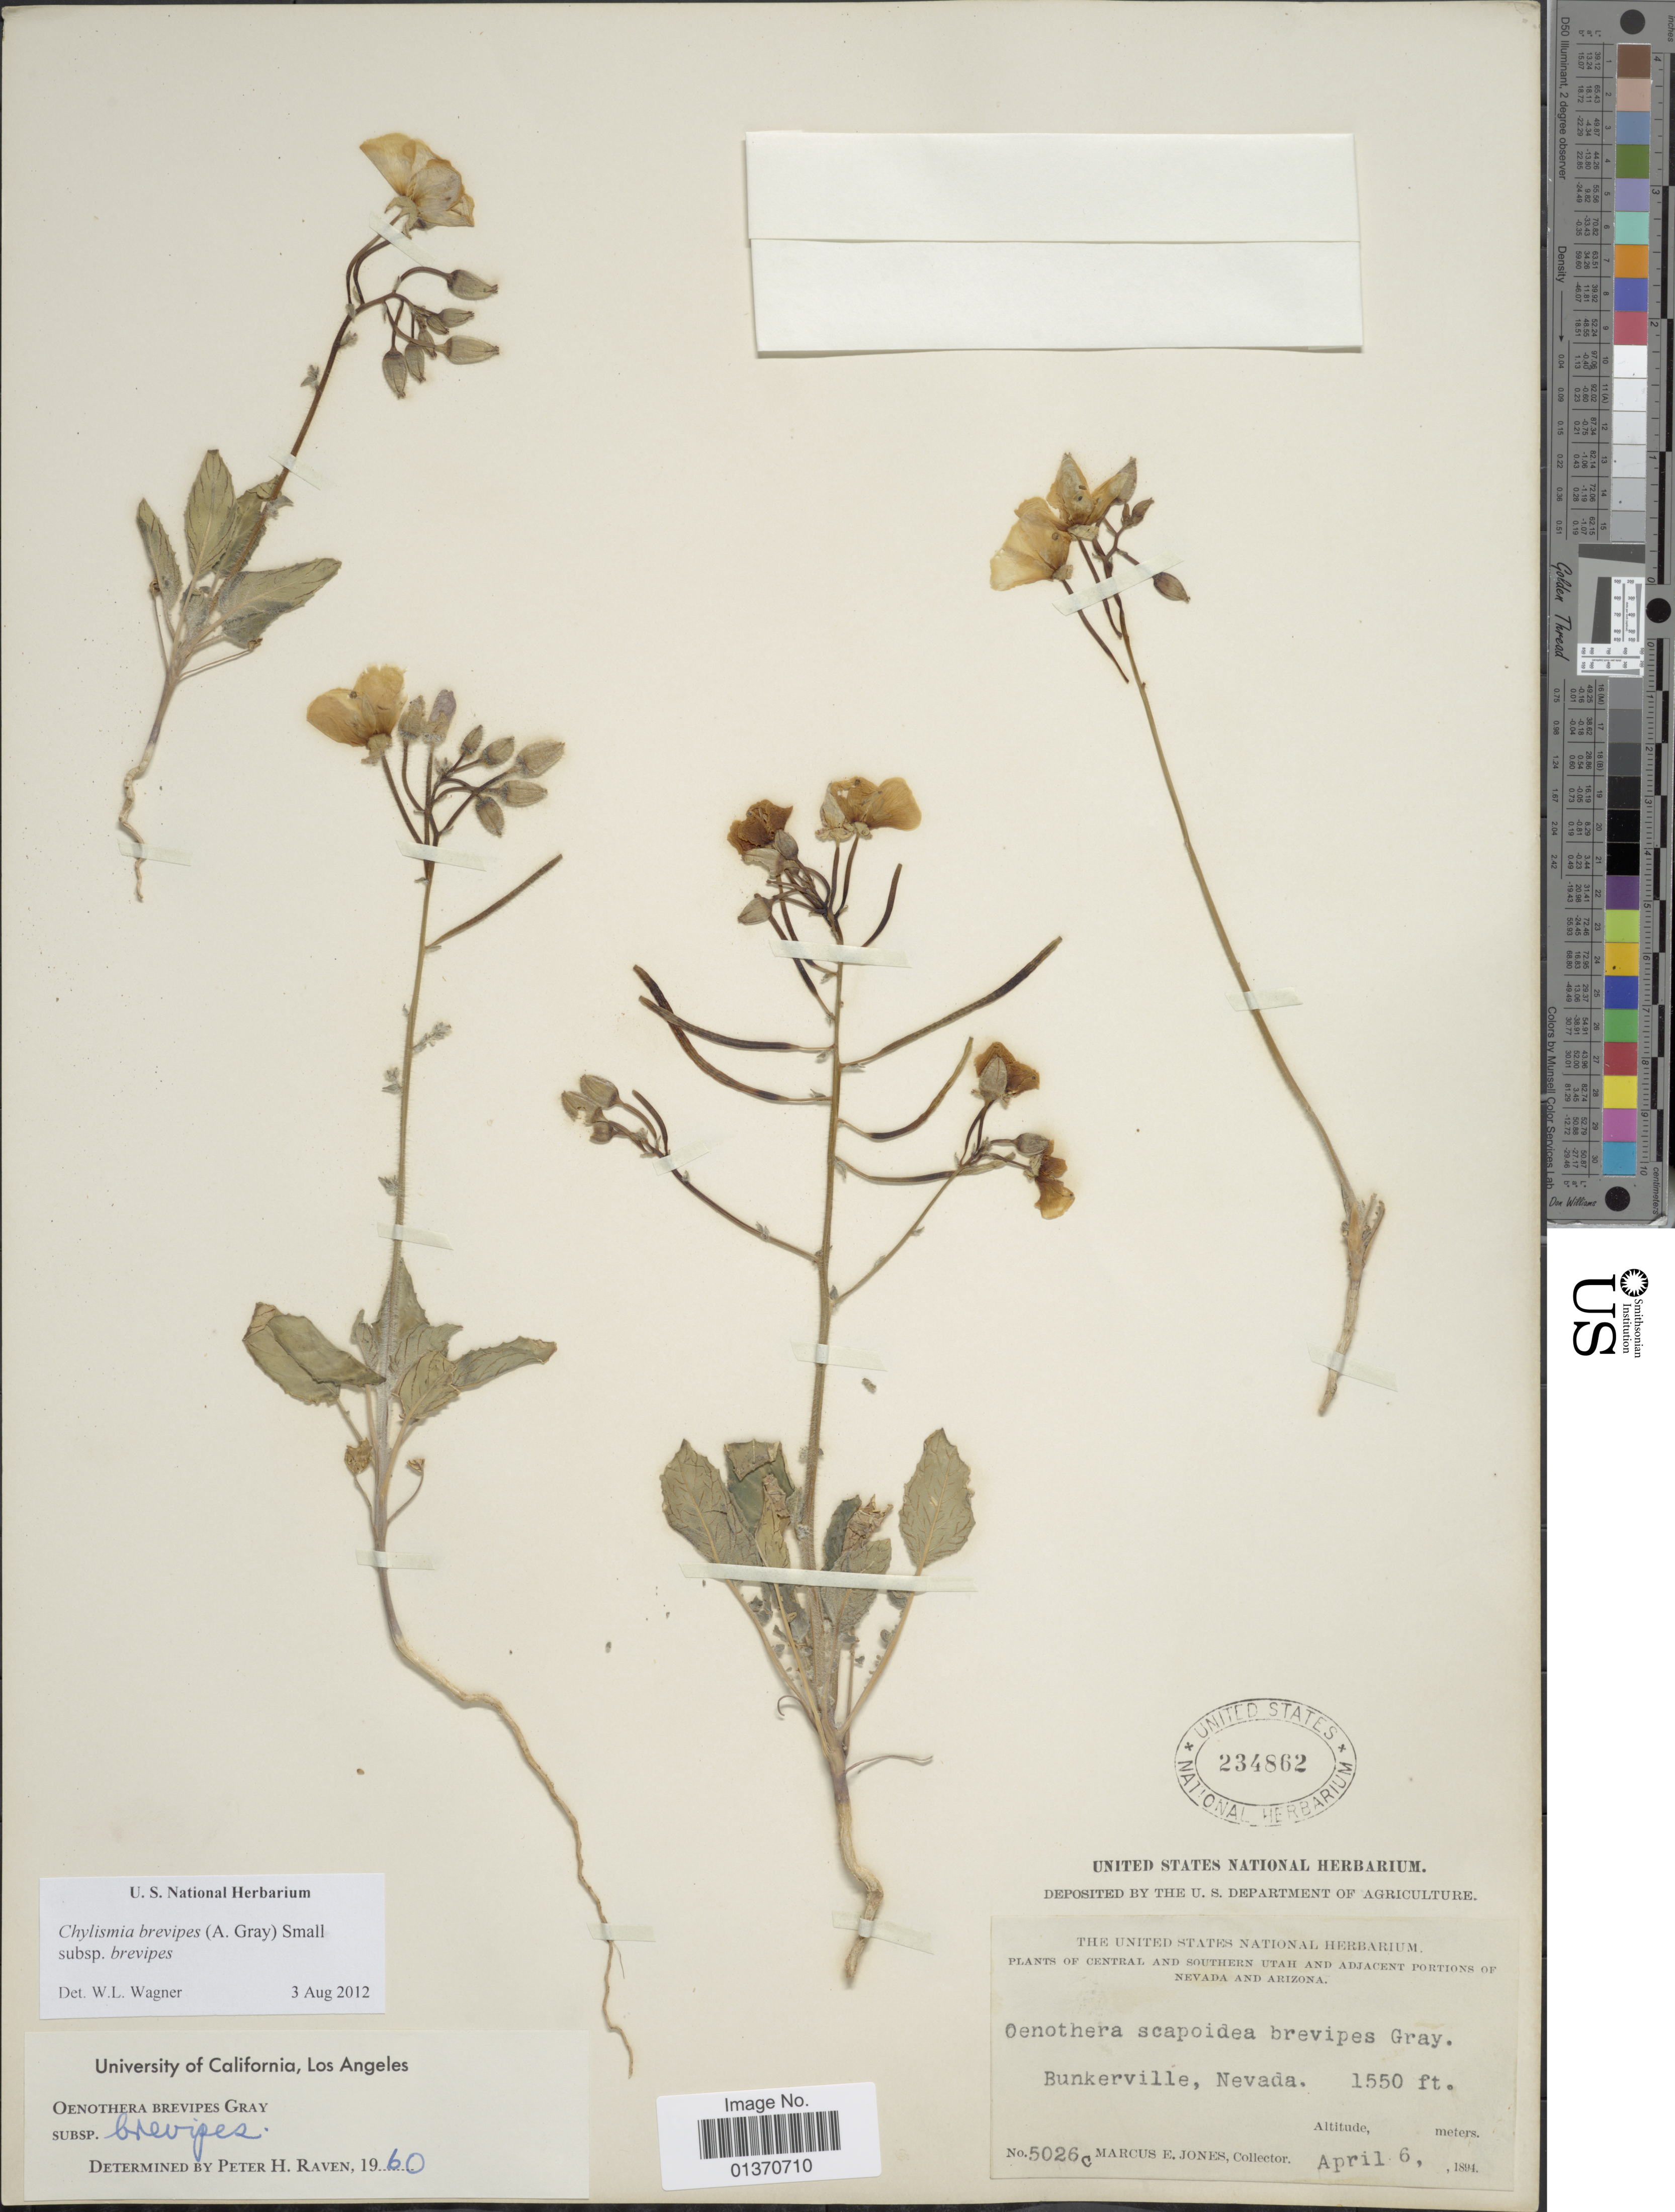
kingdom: Plantae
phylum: Tracheophyta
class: Magnoliopsida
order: Myrtales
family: Onagraceae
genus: Chylismia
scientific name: Chylismia brevipes subsp. brevipes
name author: (A. Gray) Small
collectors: M. E. Jones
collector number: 5026c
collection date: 1894-04-06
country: United States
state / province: Nevada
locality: Central and Southern Utah and adjacent portions of Nevada and Arizona, Bunkerville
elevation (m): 472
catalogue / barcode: US 234862